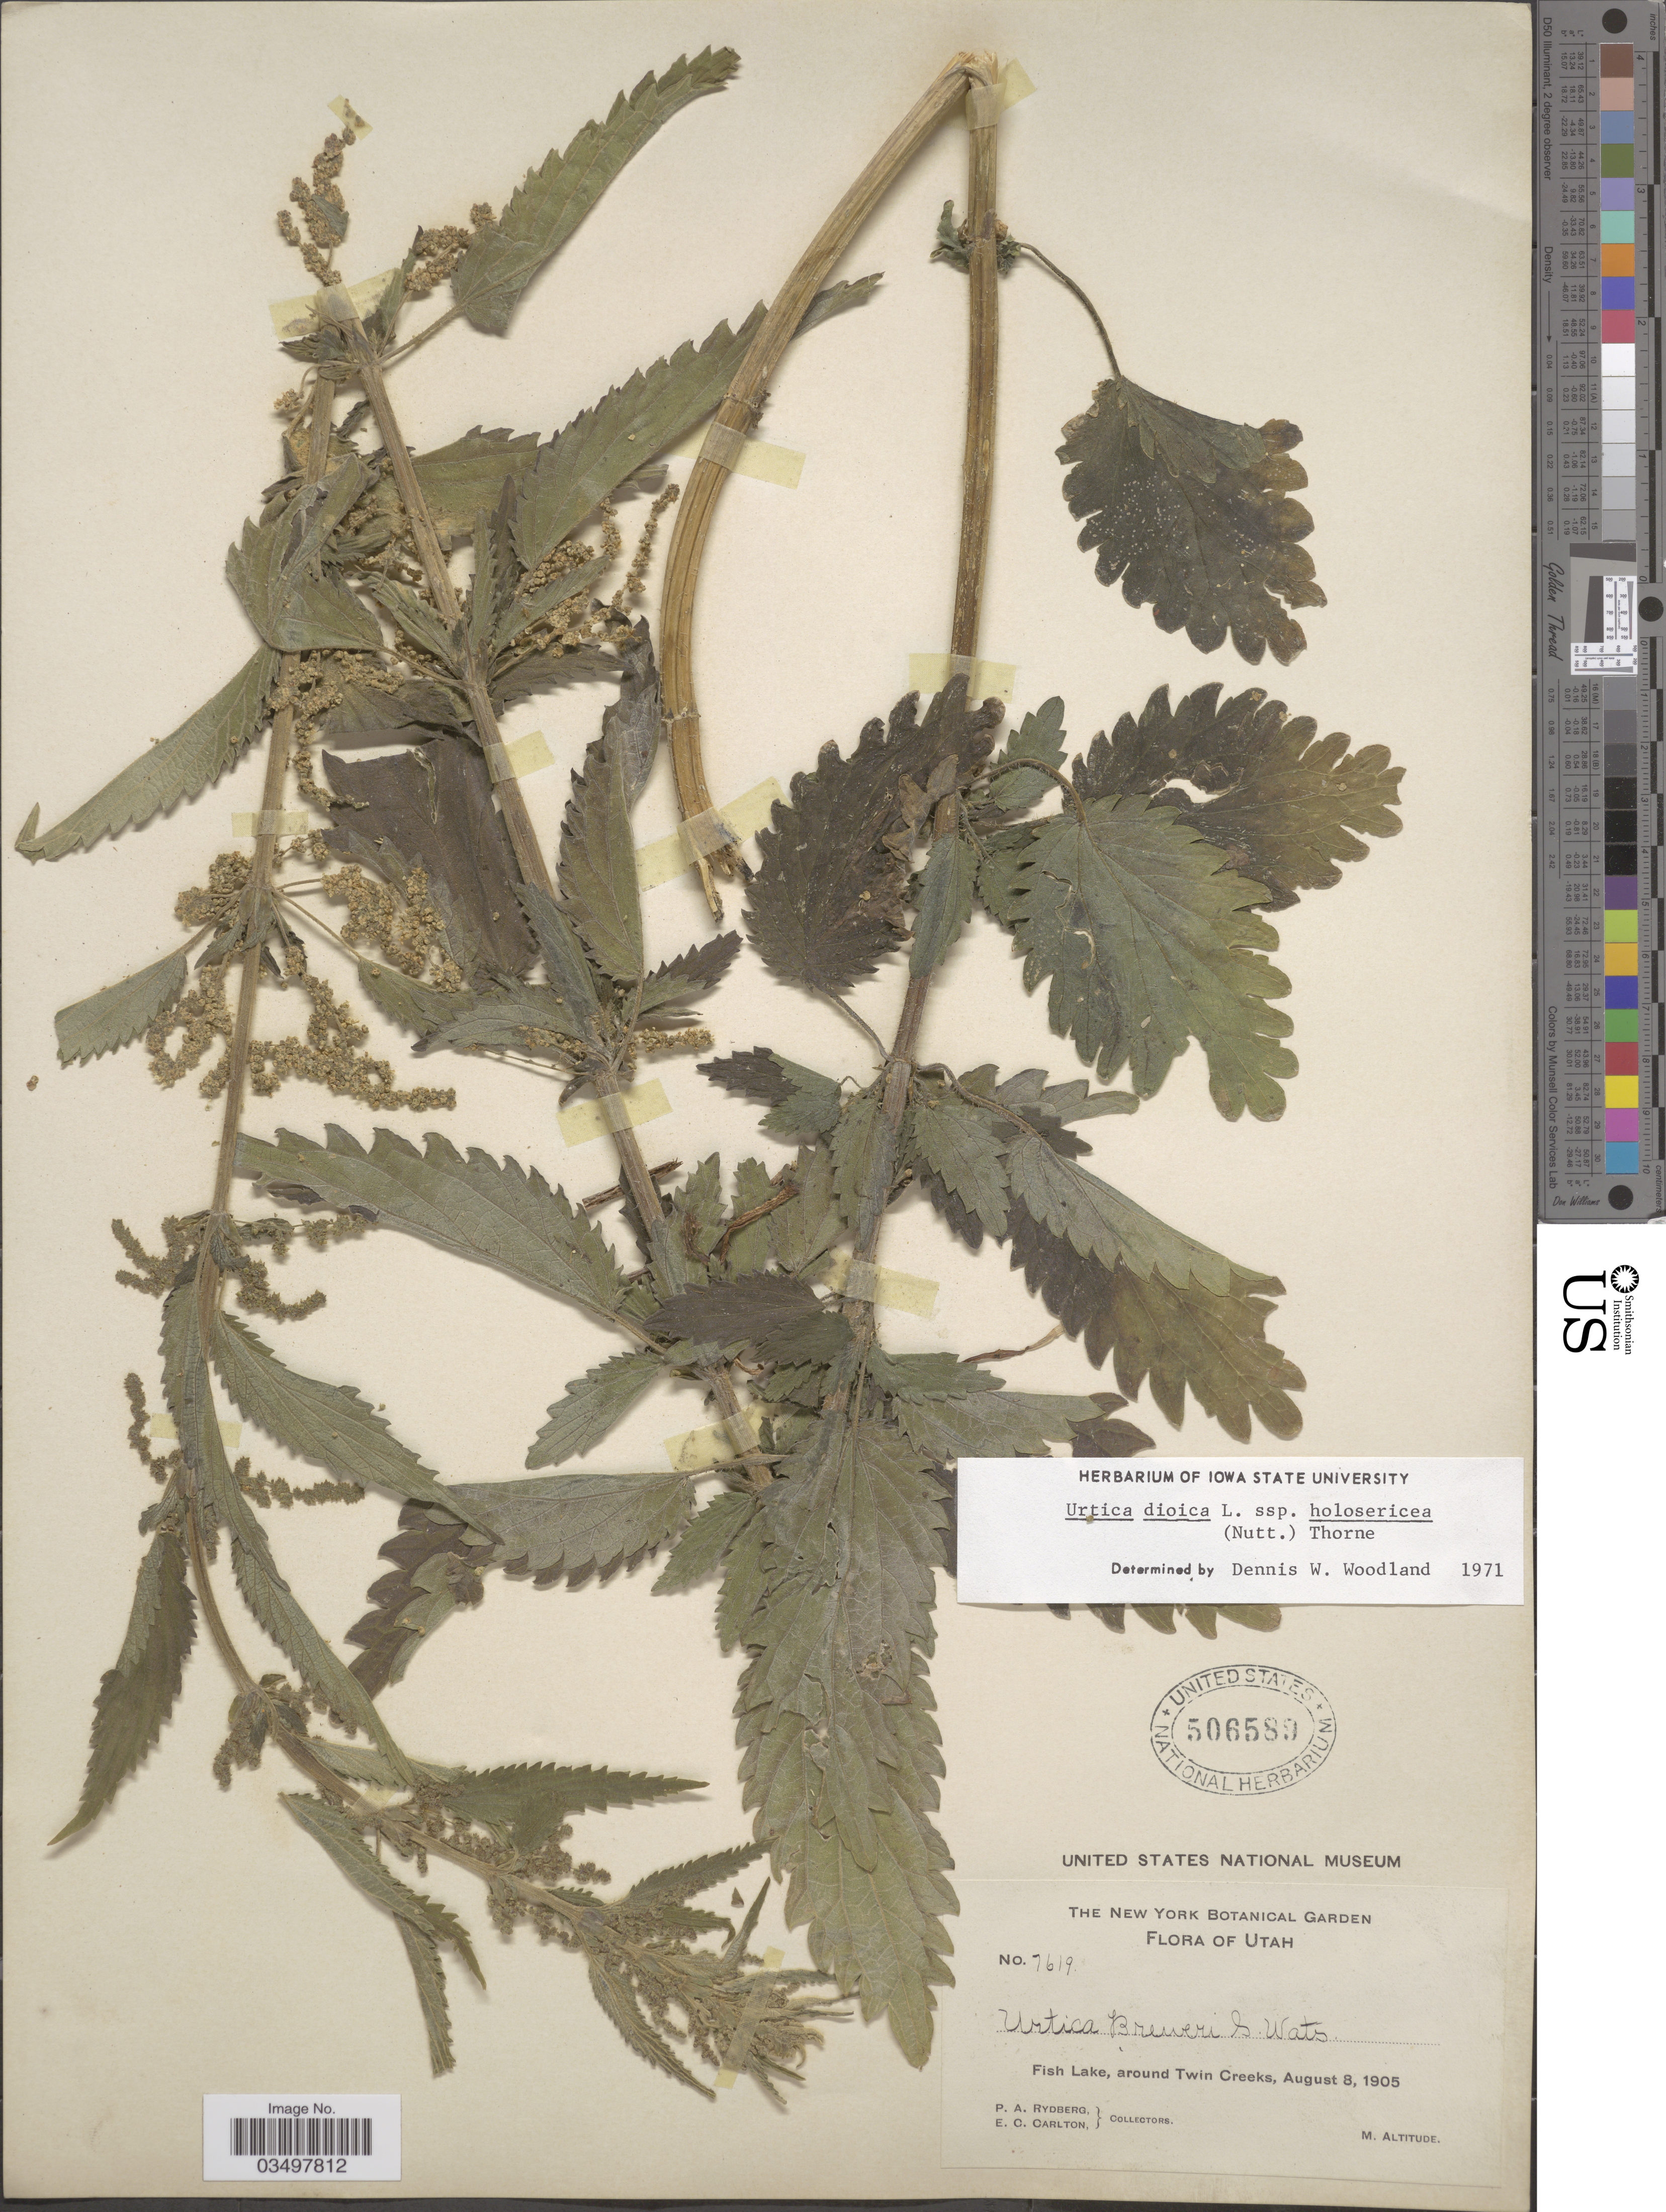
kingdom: Plantae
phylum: Tracheophyta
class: Magnoliopsida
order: Rosales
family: Urticaceae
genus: Urtica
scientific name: Urtica dioica subsp. holosericea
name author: (Nutt.) Thorne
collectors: P. A. Rydberg & E. Carlton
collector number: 7619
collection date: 1905-08-08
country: United States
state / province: Utah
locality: Fish Lake, around Twin Creeks.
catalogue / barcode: US 506589